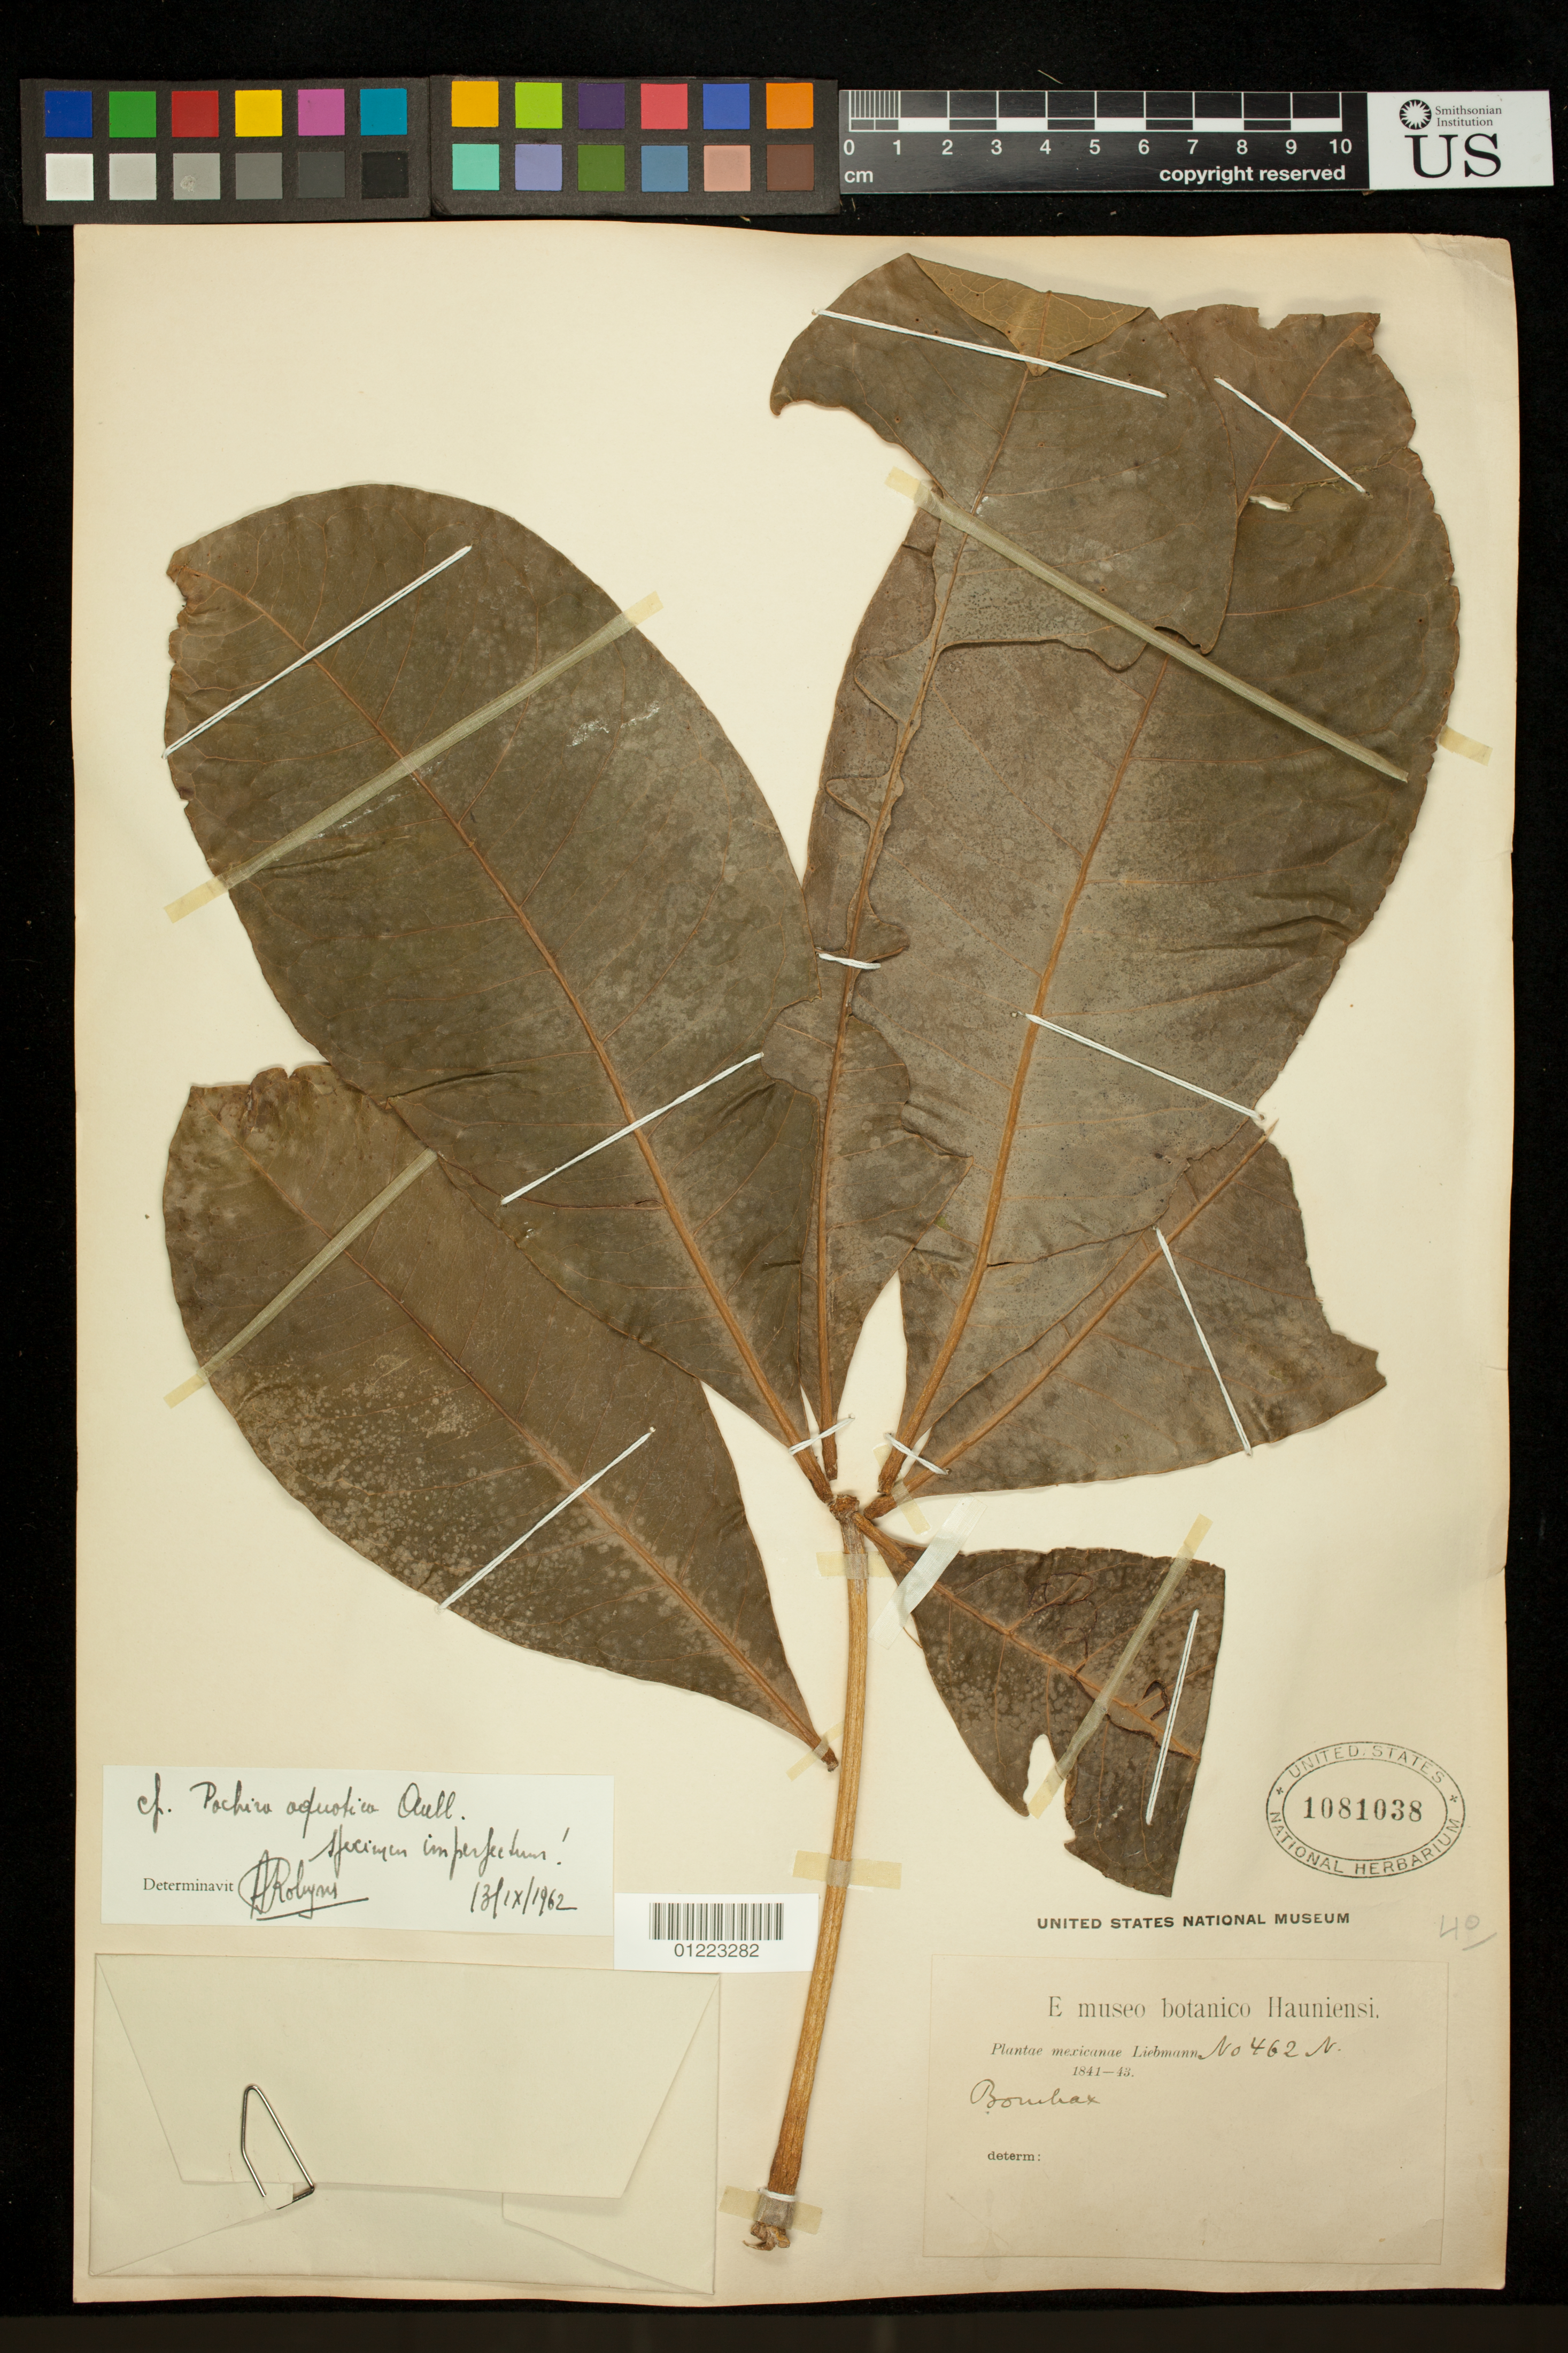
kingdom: Plantae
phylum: Tracheophyta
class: Magnoliopsida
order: Malvales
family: Malvaceae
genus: Pachira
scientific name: Pachira aquatica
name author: Aubl.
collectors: F. M. Liebmann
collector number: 462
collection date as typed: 1841/1843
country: Mexico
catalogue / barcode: US 1081038